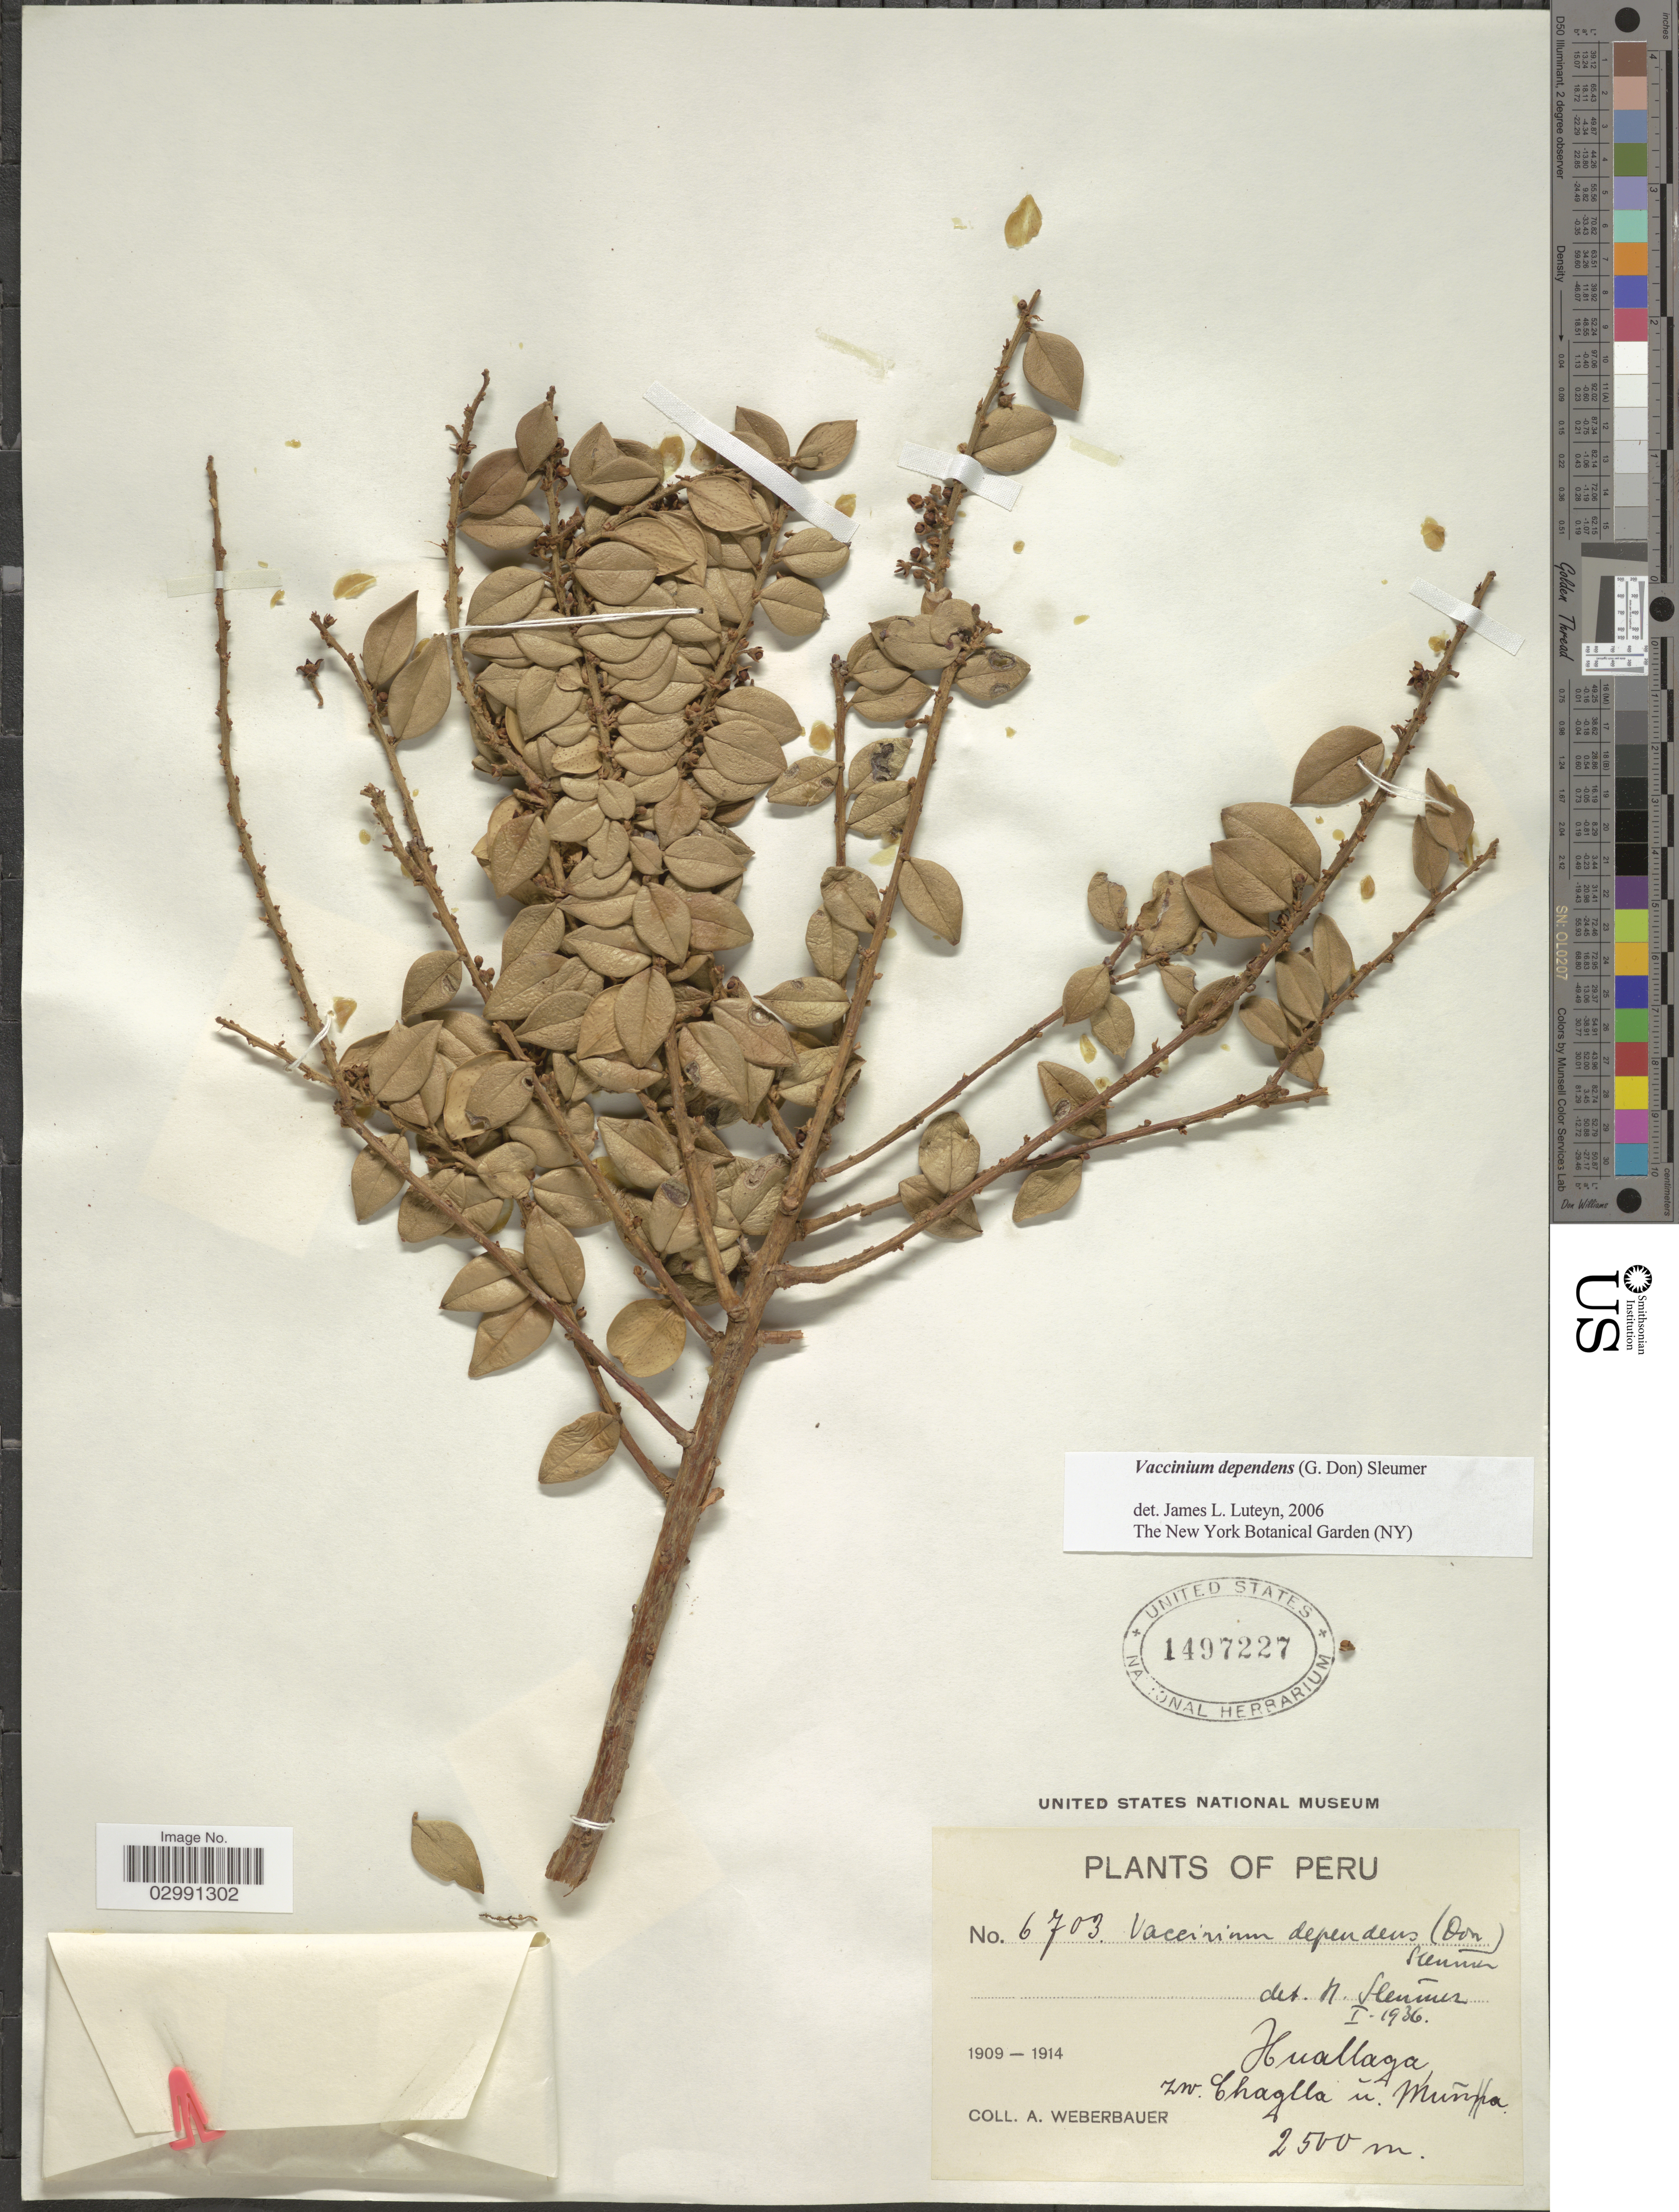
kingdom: Plantae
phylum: Tracheophyta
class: Magnoliopsida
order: Ericales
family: Ericaceae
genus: Vaccinium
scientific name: Vaccinium dependens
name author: (G. Don) Sleumer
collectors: A. Weberbauer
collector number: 6703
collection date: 1909/1914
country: Peru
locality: Huallaga, zw Chaglla ú Muña.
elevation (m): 2500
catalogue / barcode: US 1497227